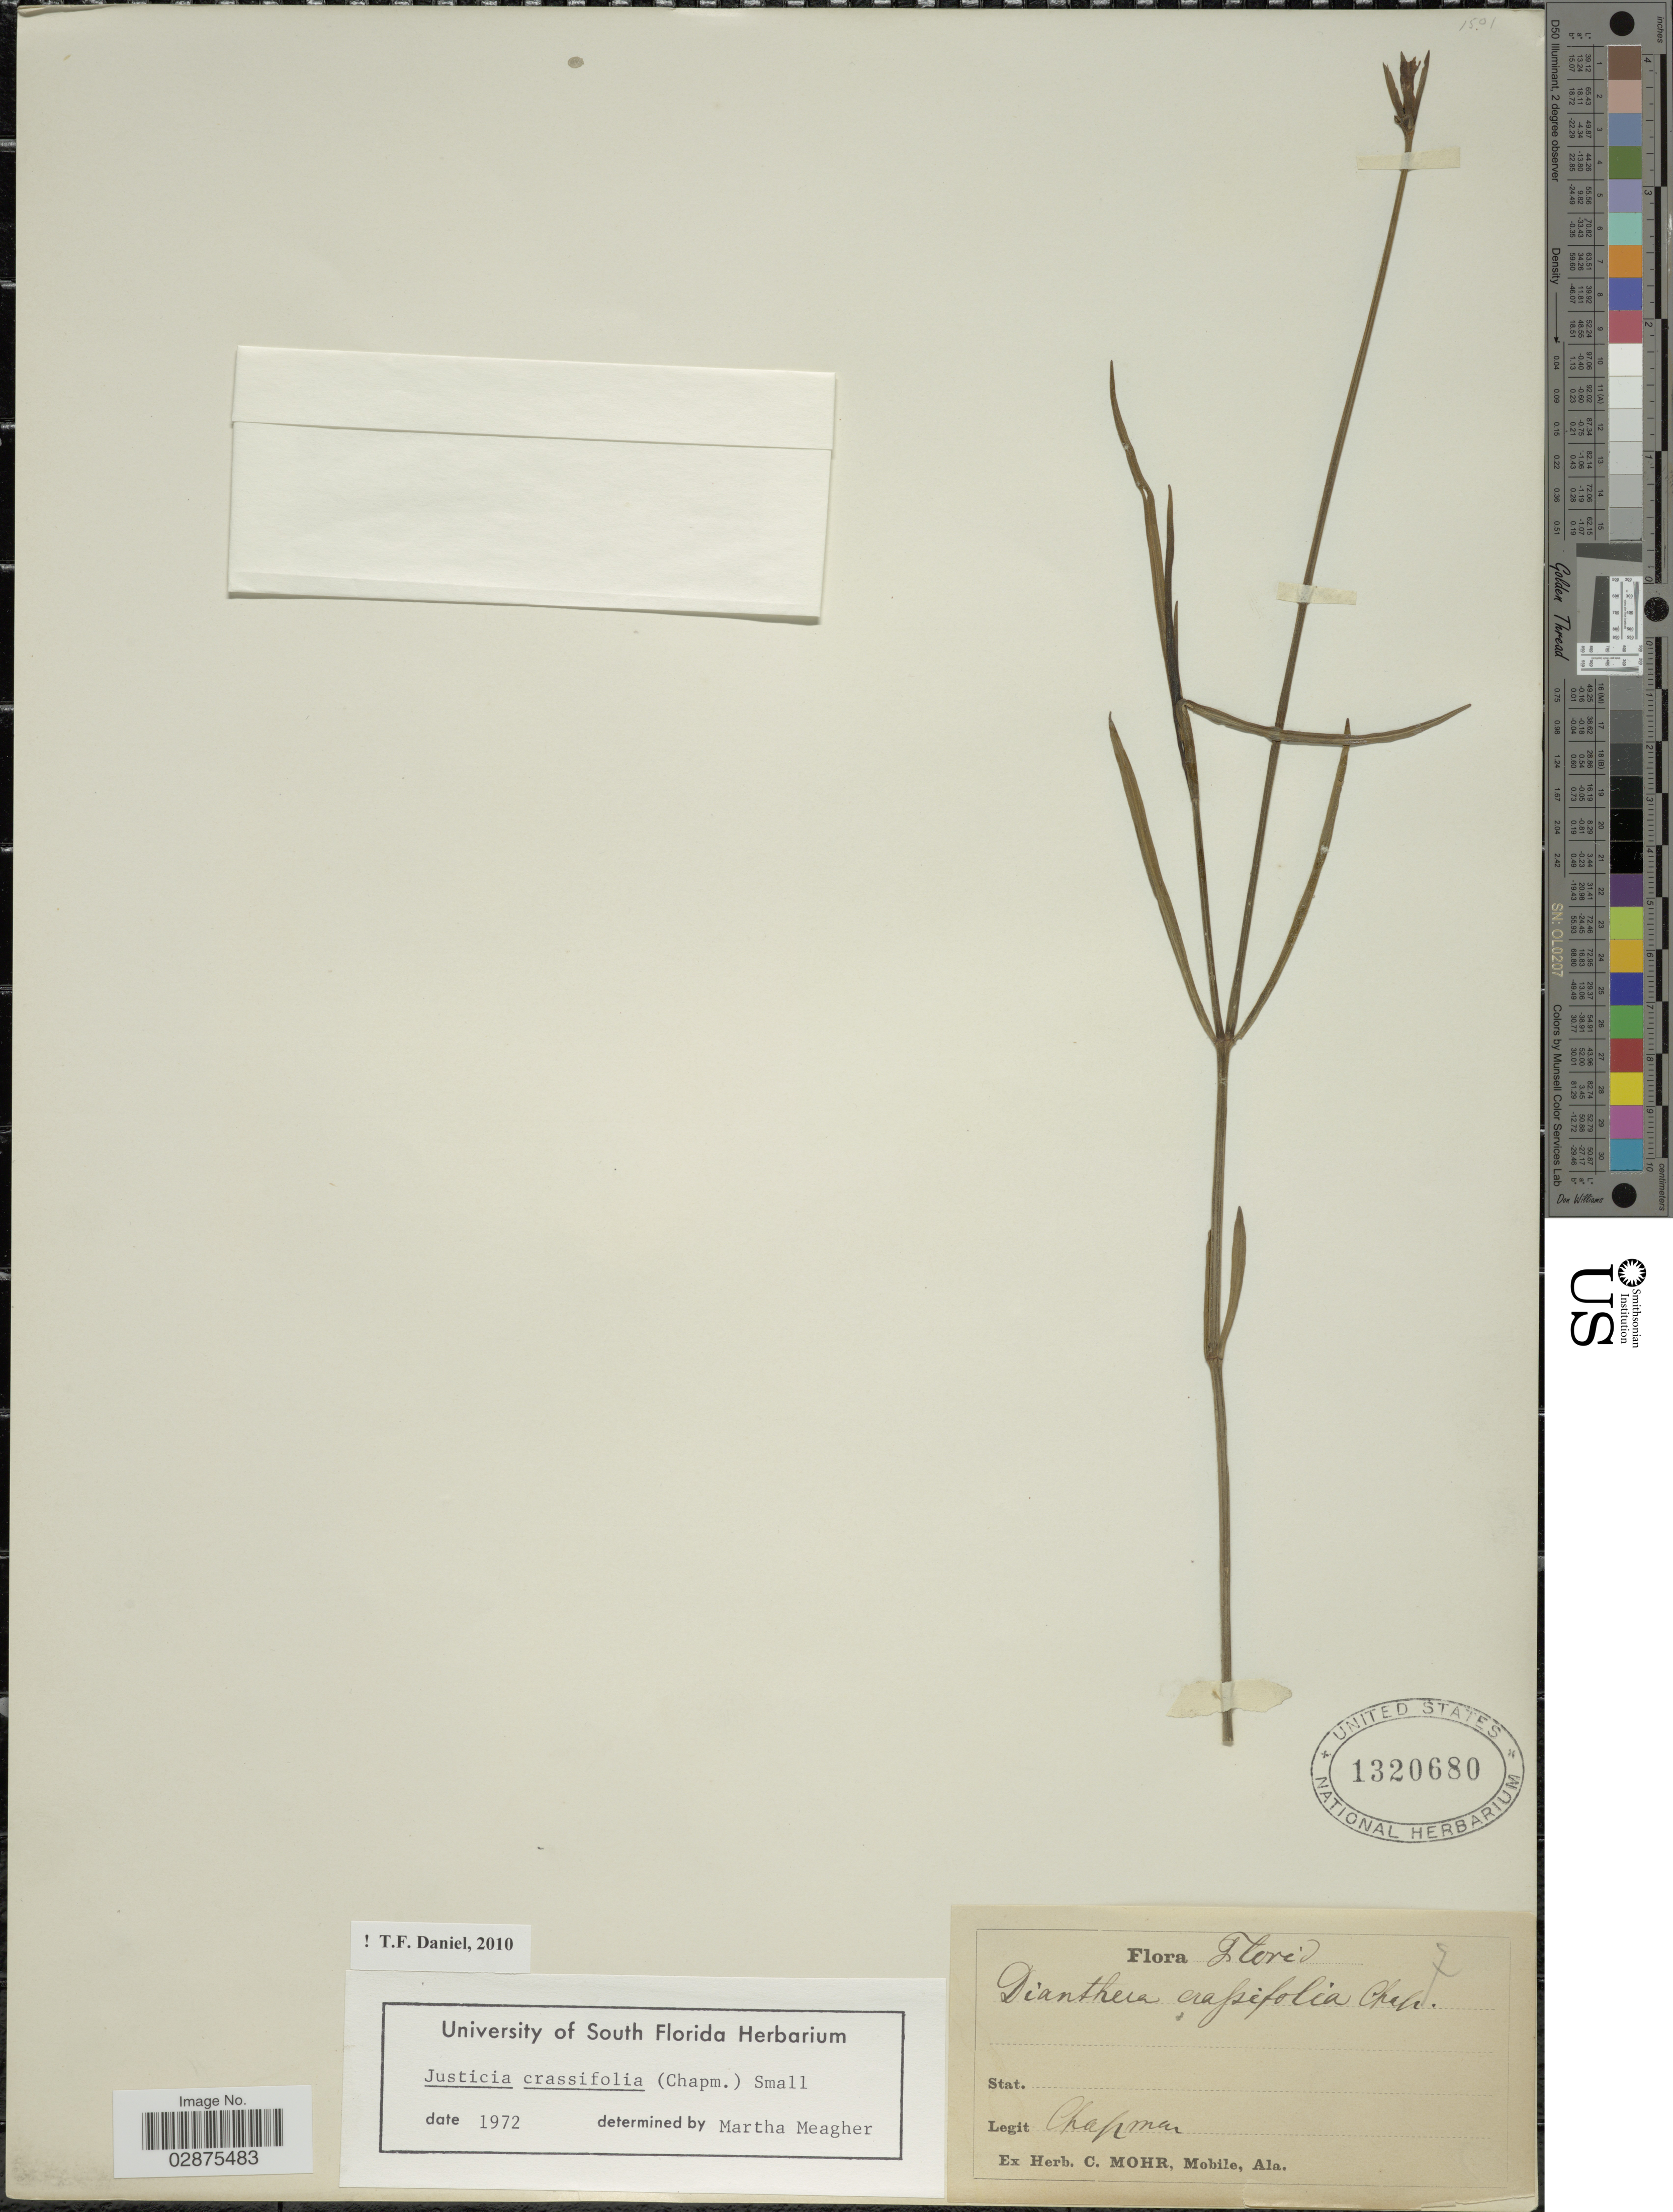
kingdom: Plantae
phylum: Tracheophyta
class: Magnoliopsida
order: Lamiales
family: Acanthaceae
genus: Justicia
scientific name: Justicia crassifolia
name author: (Chapm.) Chapm. ex Small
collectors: A. Chapman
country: United States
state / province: Florida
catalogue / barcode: US 1320680